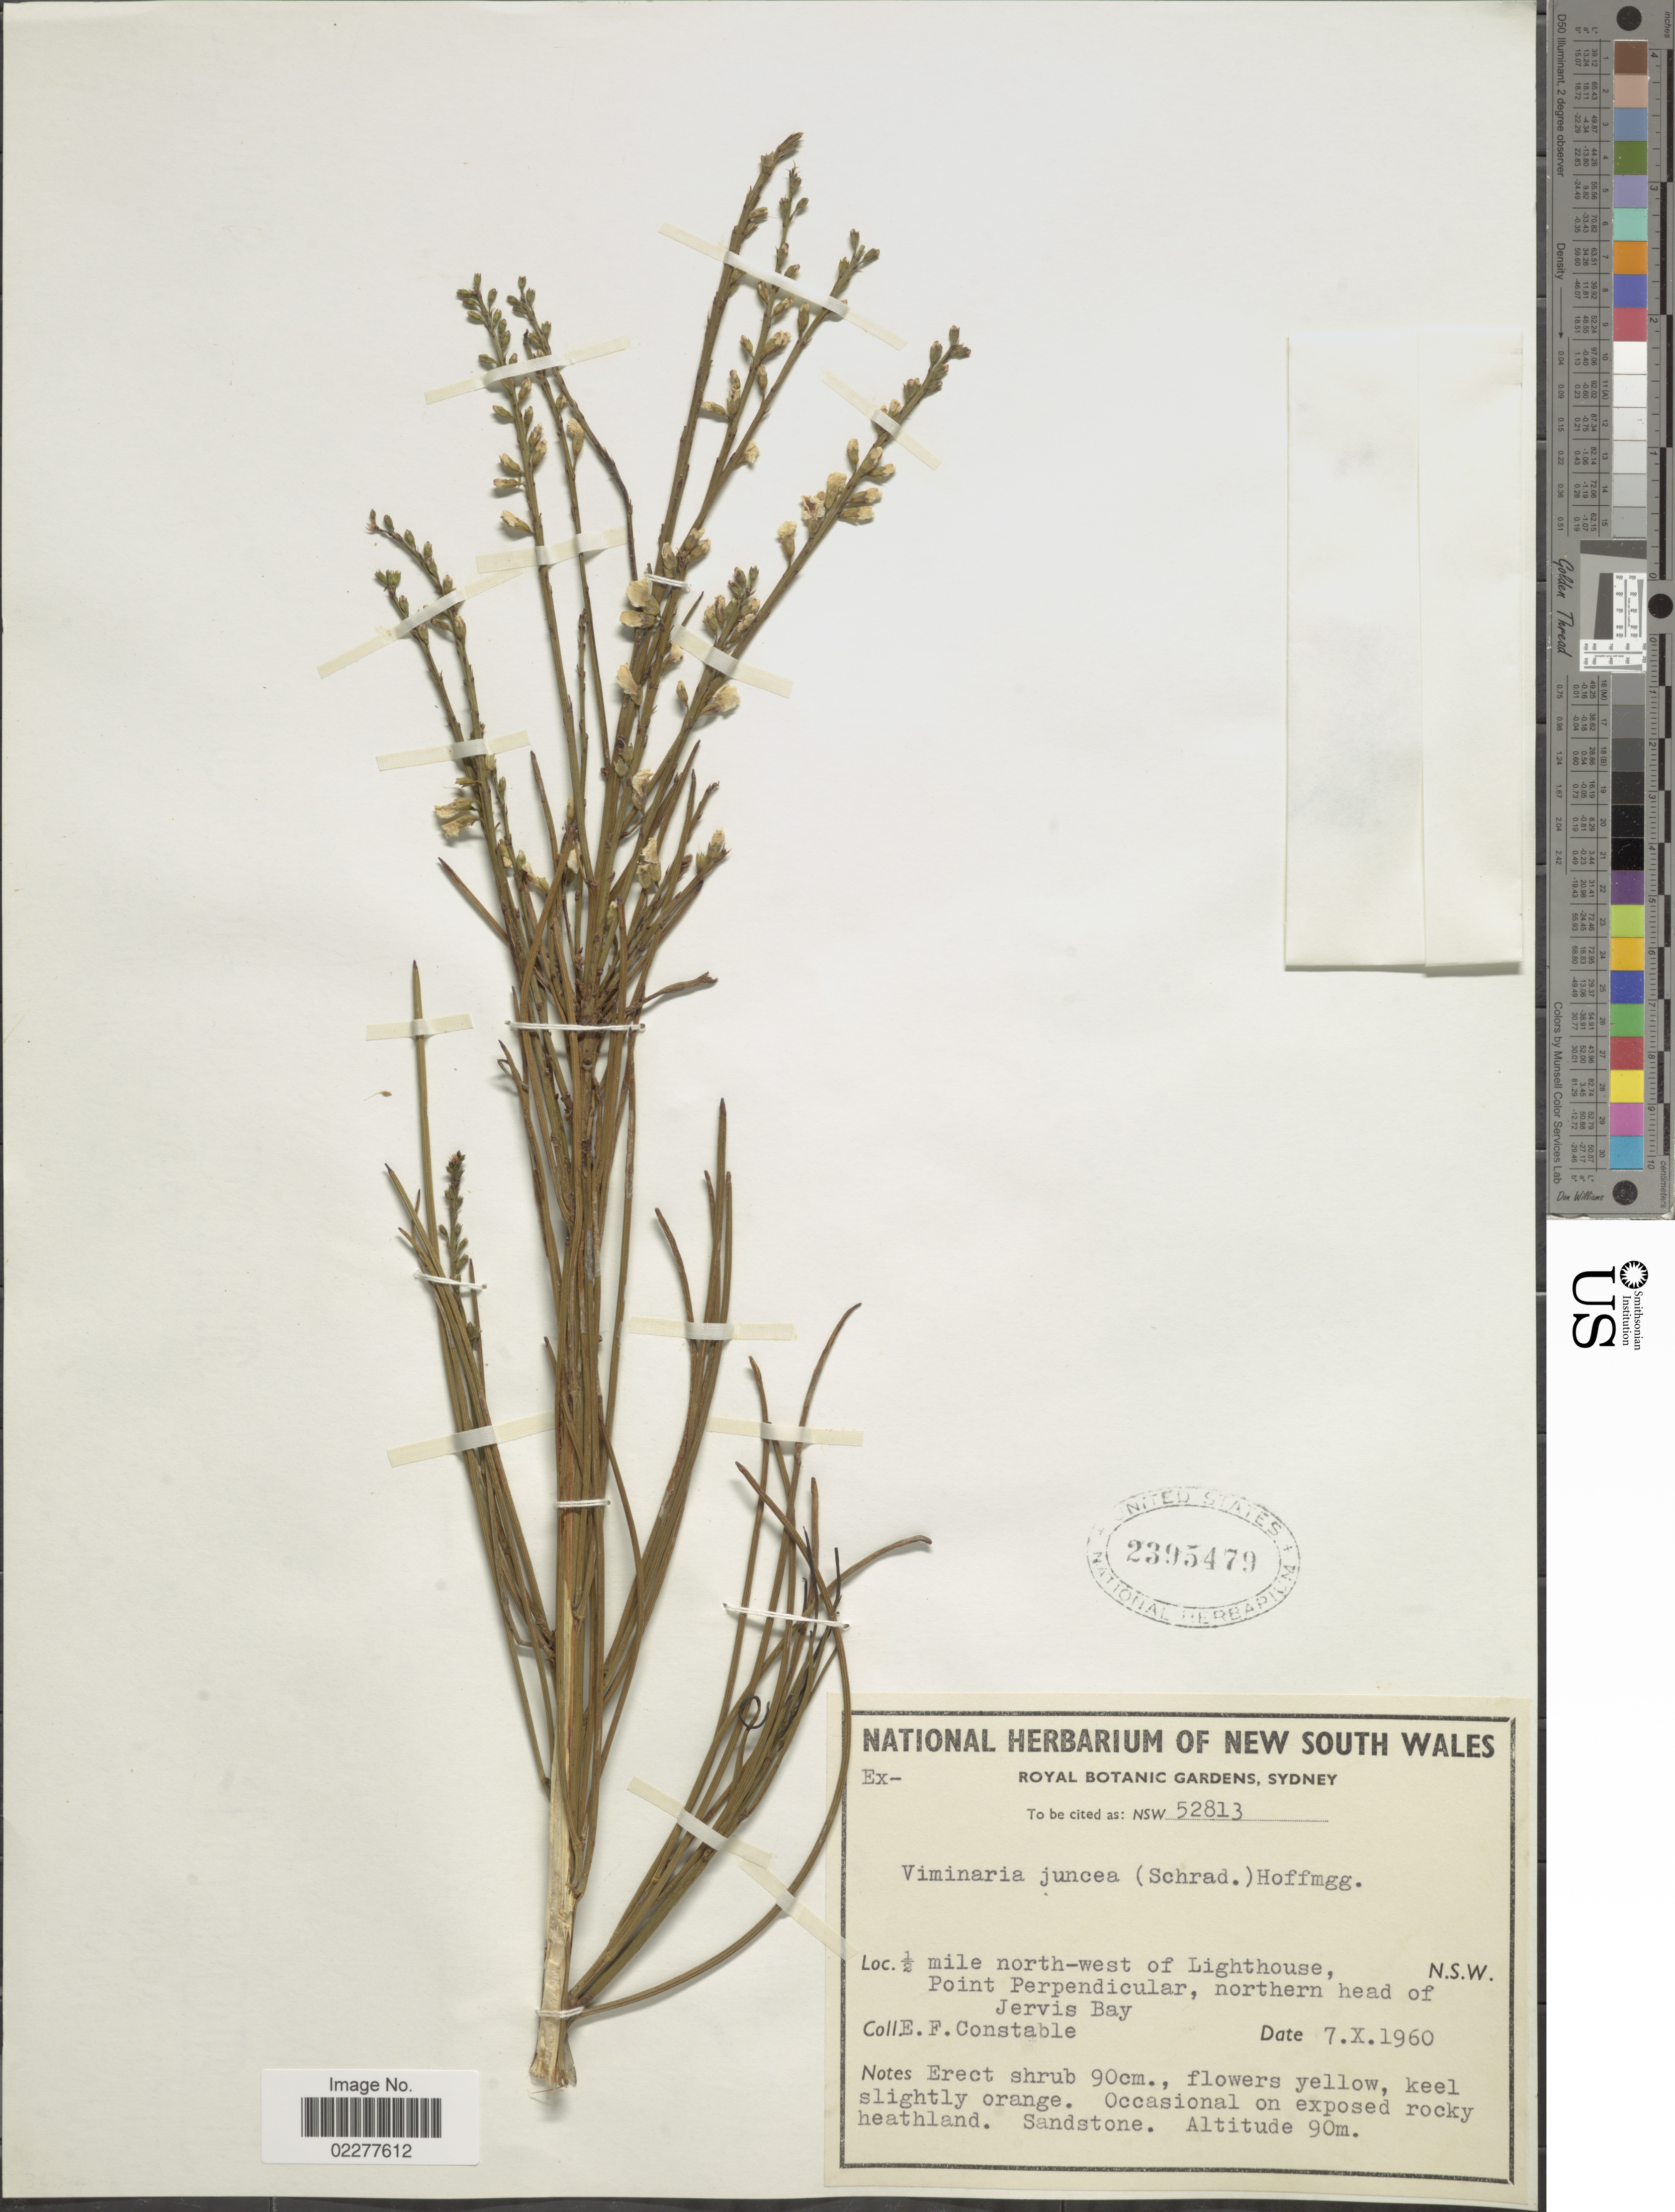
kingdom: Plantae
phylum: Tracheophyta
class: Magnoliopsida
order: Fabales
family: Fabaceae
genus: Viminaria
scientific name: Viminaria juncea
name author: (Schrad.) Hoffmanns.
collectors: E. F. Constable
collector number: NSW 52813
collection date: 1960-10-07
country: Australia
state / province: New South Wales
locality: ½ mile north-west of Lighthouse, Point Perpendicular, northern head of Jervis Bay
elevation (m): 90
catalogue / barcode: US 2395479